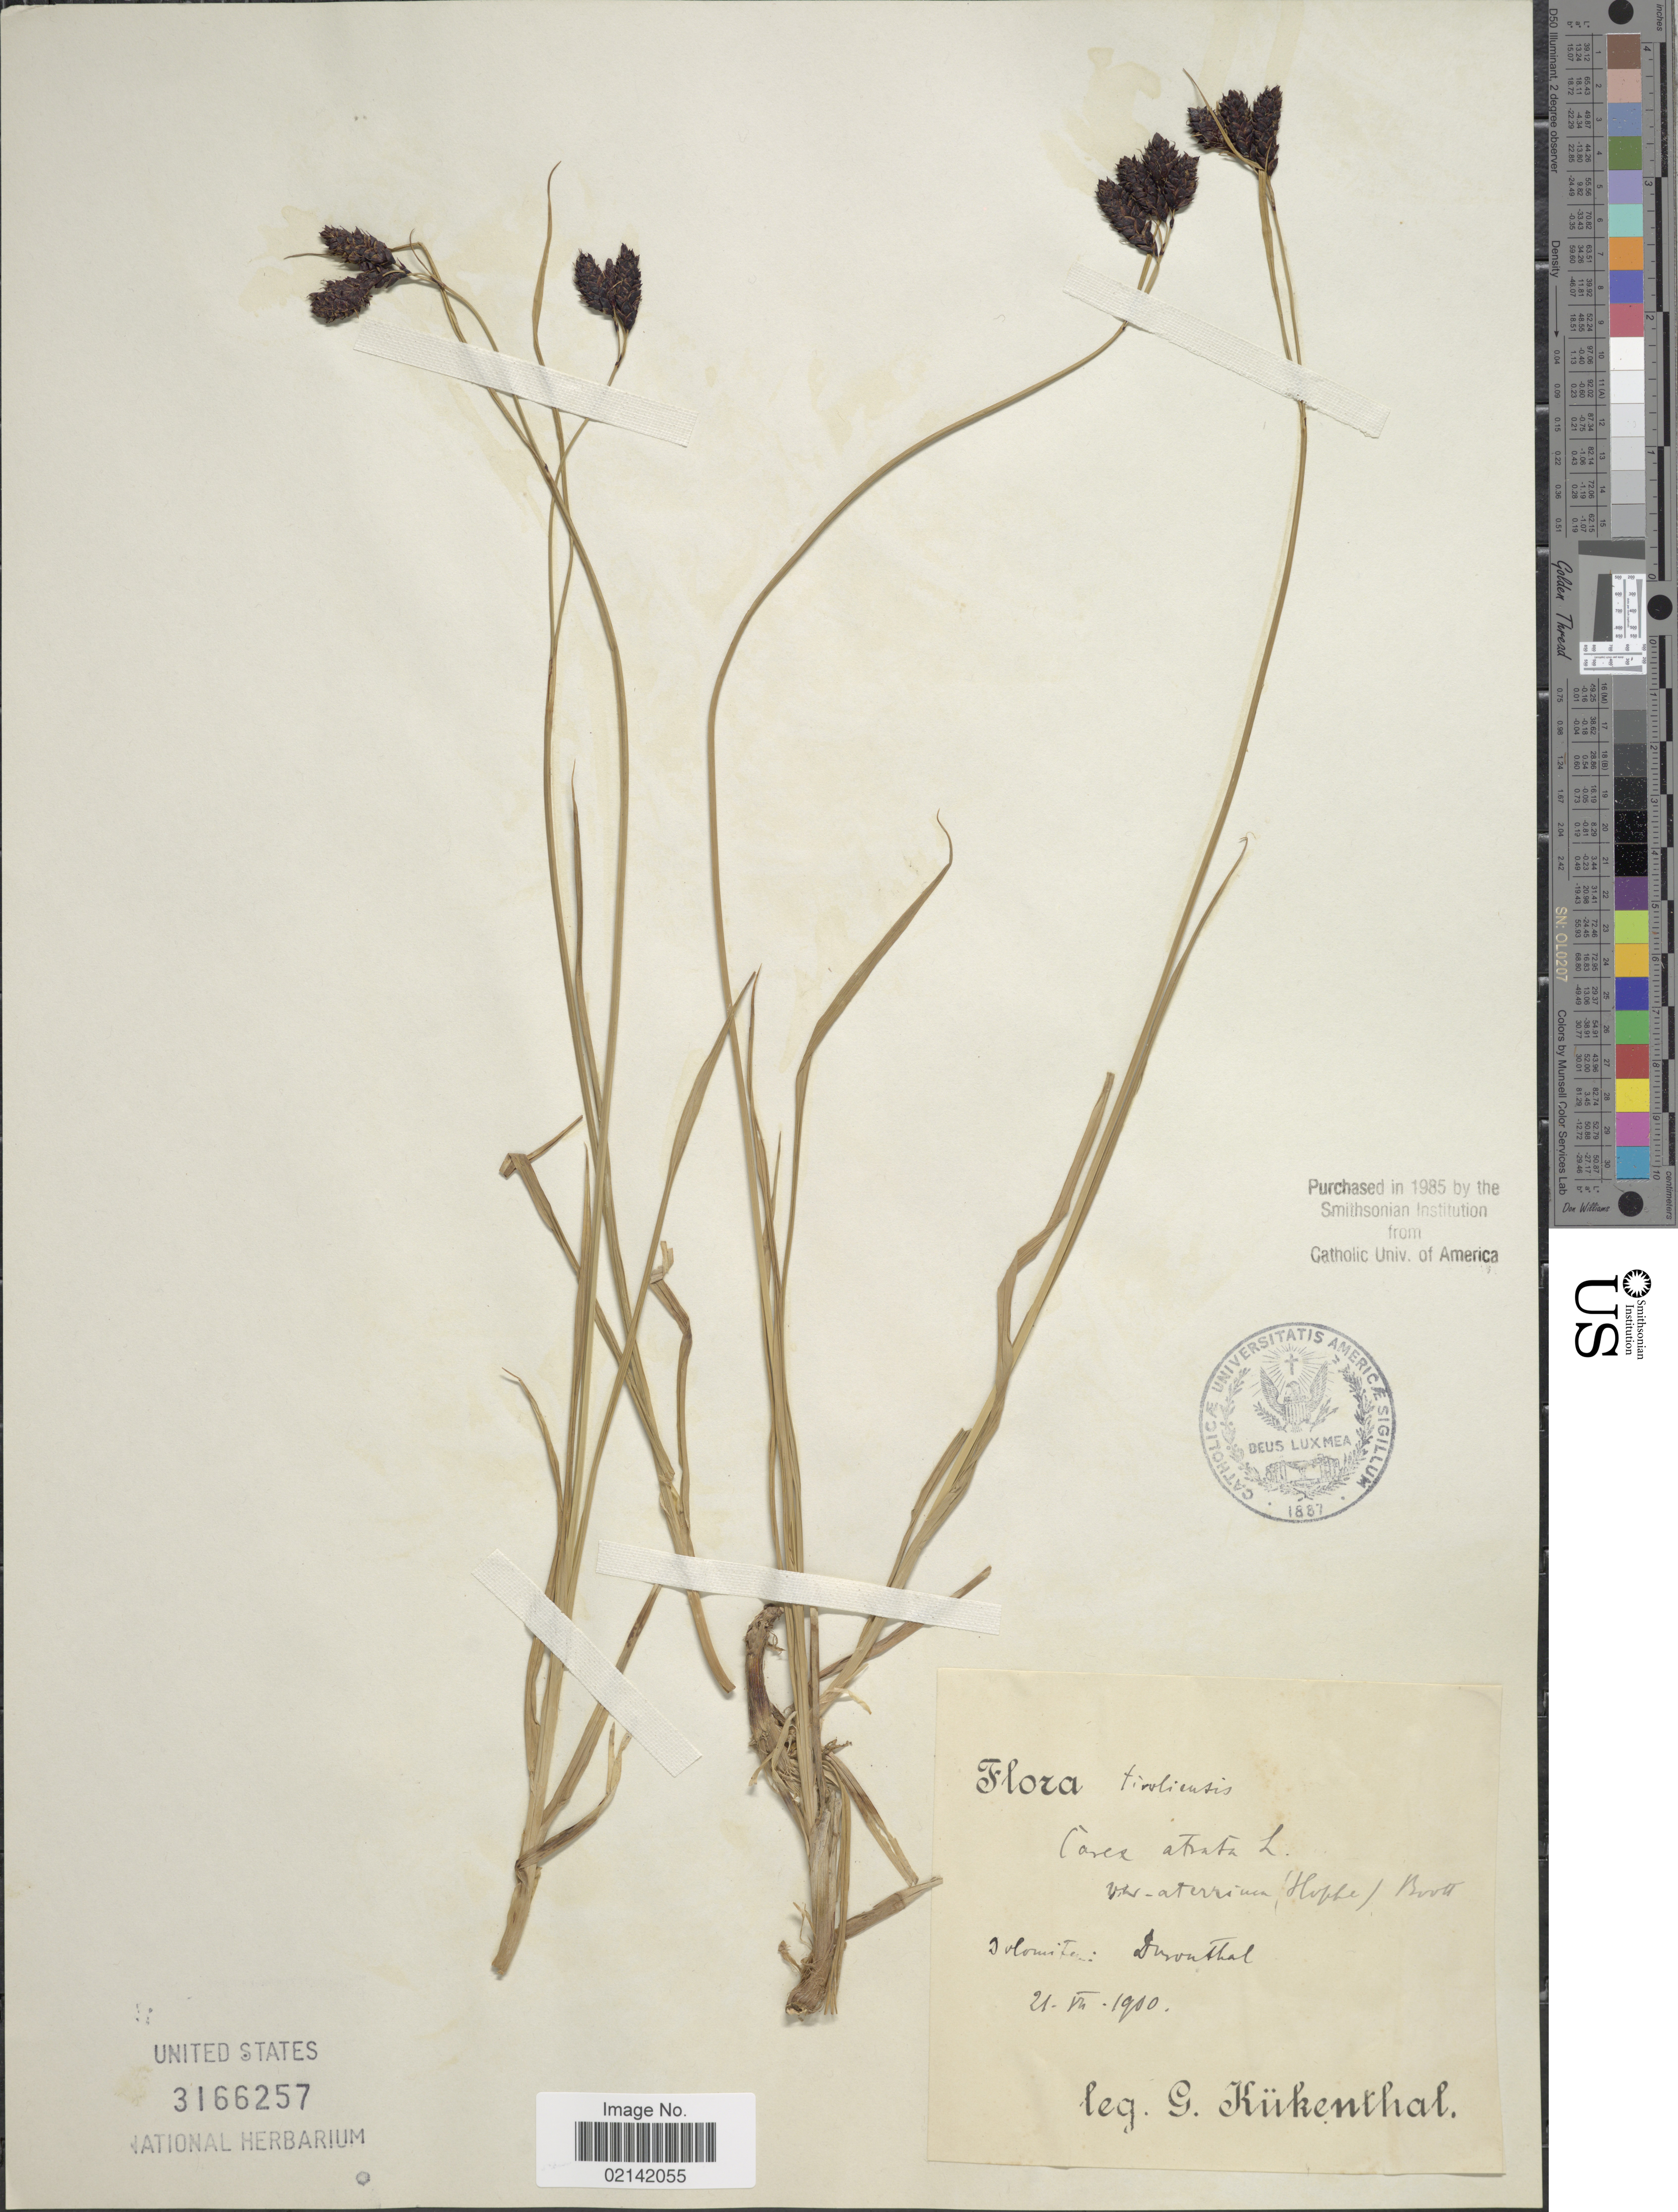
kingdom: Plantae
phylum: Tracheophyta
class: Liliopsida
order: Poales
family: Cyperaceae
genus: Carex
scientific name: Carex atrata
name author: L.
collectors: G. Kükenthal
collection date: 1900-07-21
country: Austria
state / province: Tirol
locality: Tiroliensis, Dolomiten, Duronthal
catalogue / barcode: US 3166257